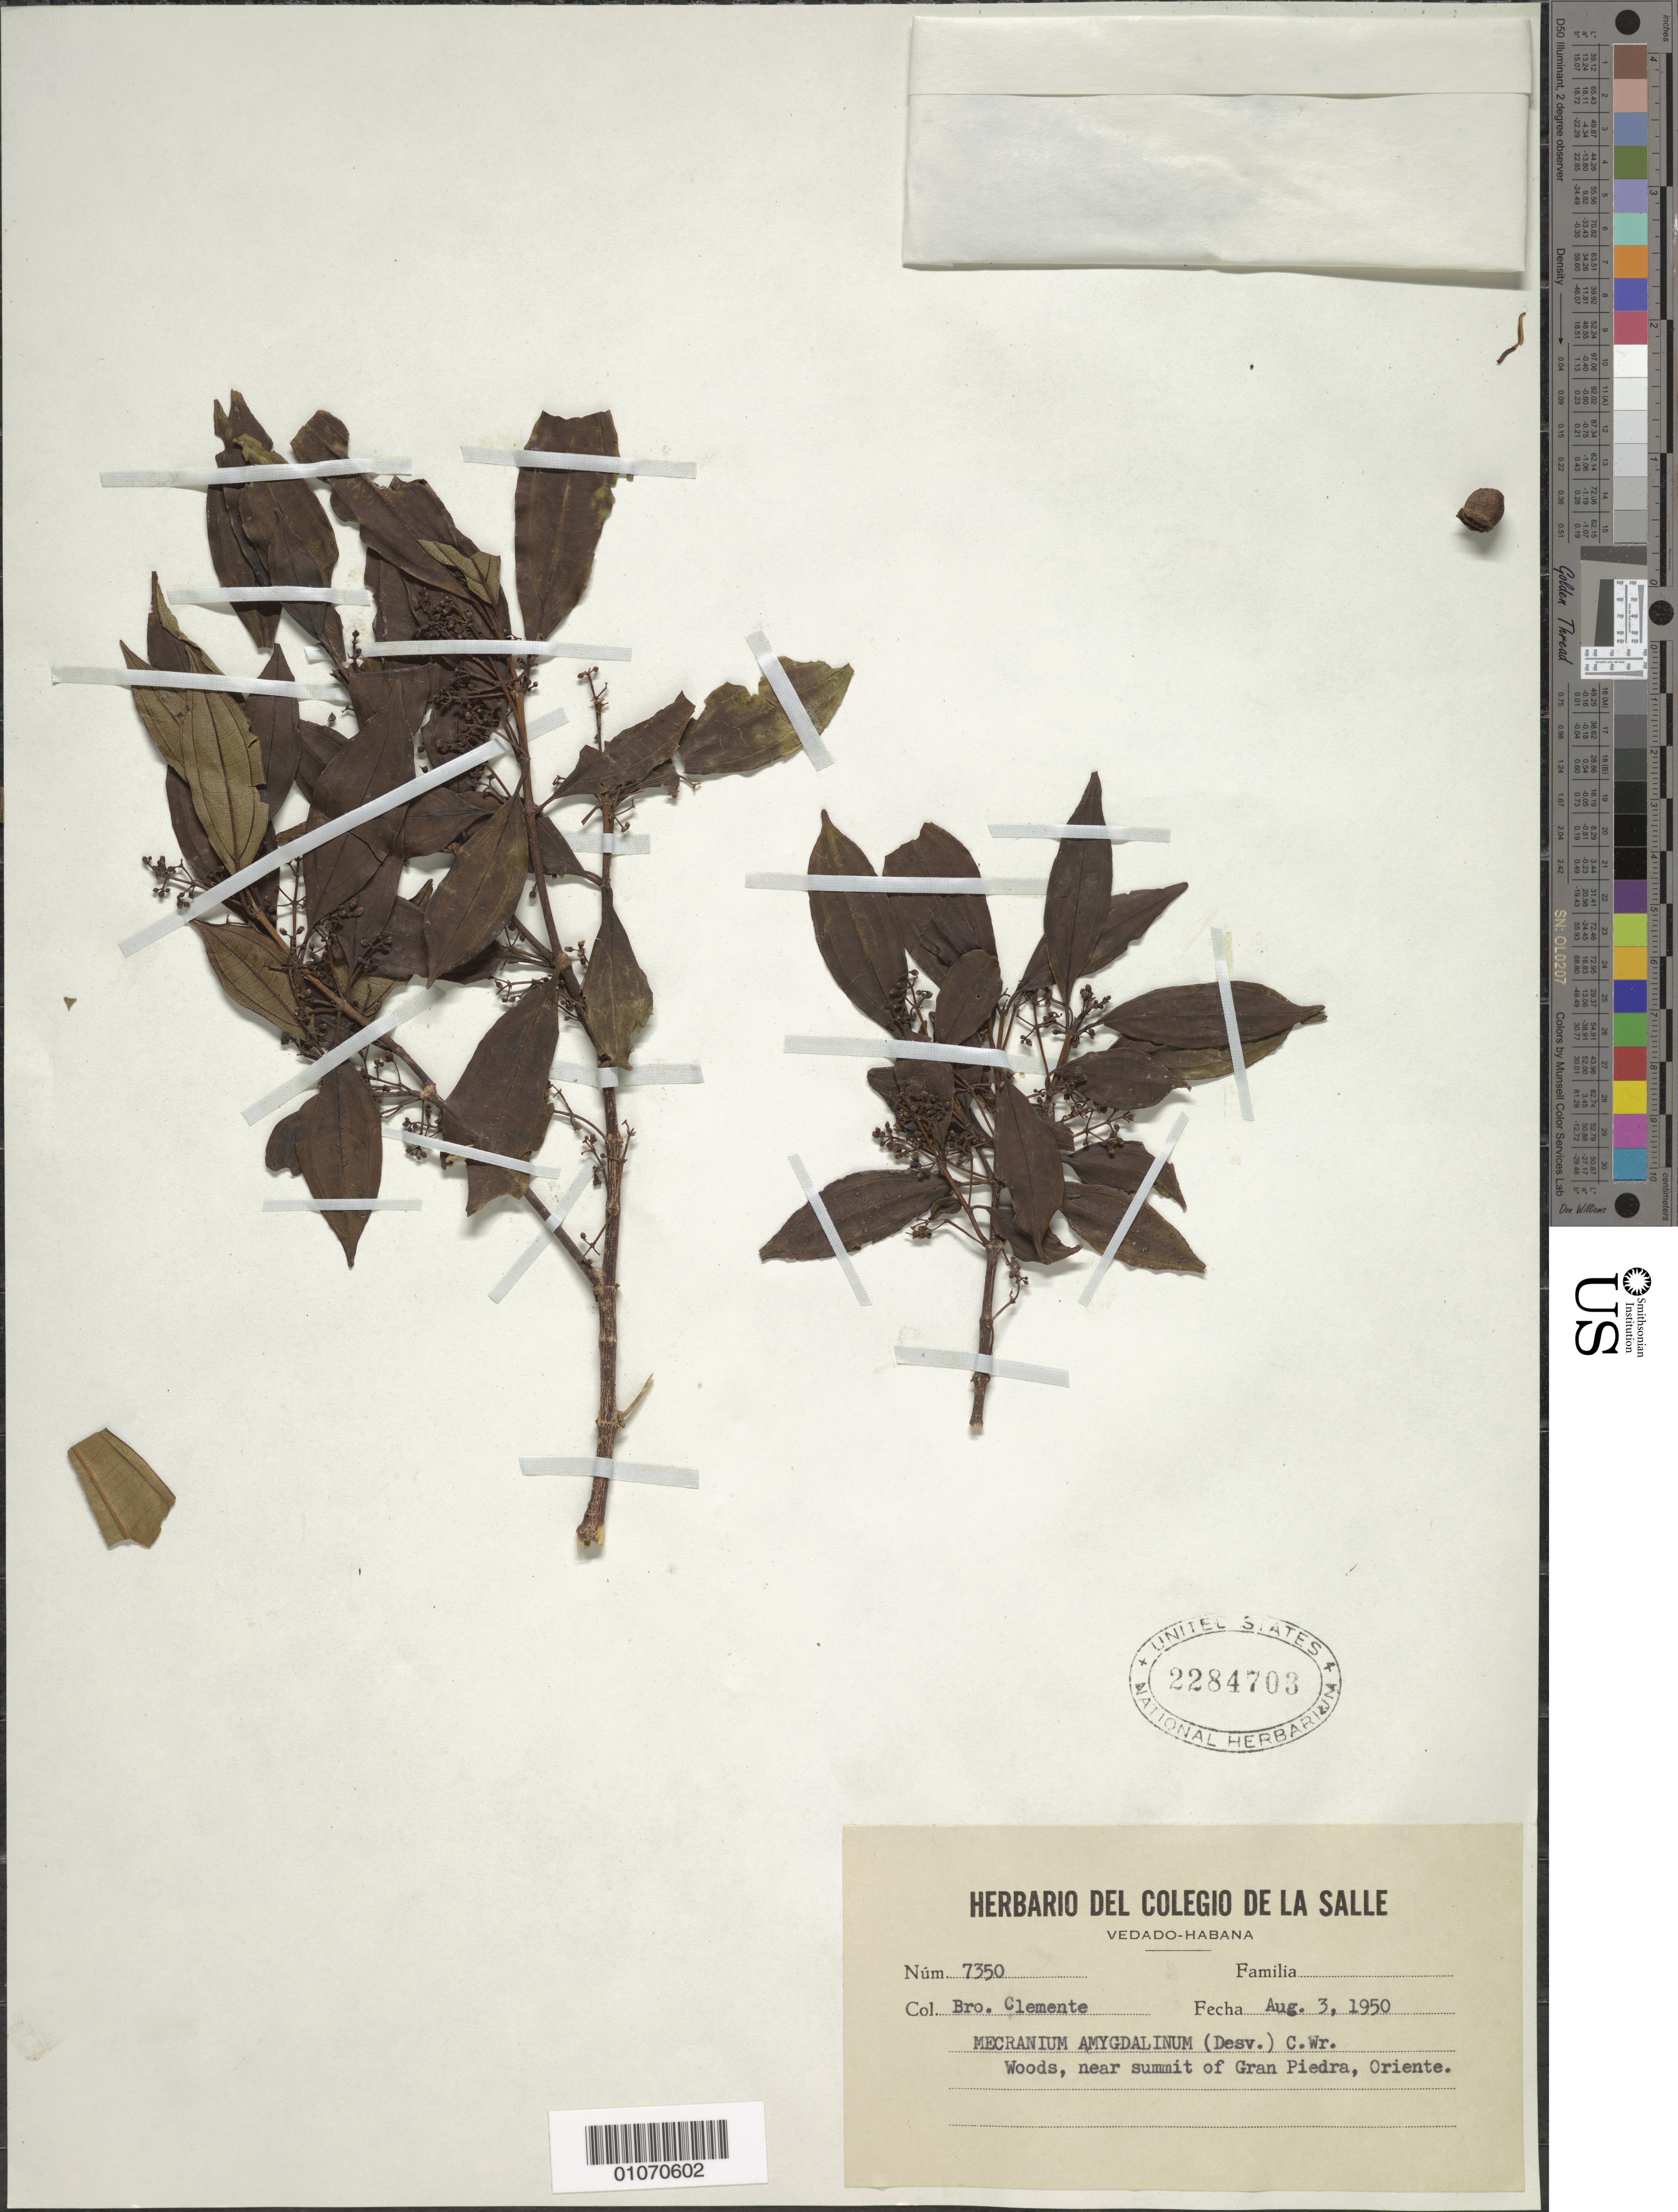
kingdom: Plantae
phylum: Tracheophyta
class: Magnoliopsida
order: Myrtales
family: Melastomataceae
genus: Mecranium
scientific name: Mecranium amygdalinum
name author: (Desr.) C. Wright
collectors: Bro. Clemente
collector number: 7350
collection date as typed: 03 Aug 1950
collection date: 1950-08-03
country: Cuba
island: Cuba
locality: Gran Piedra, near summit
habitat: Woods near summit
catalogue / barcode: US 2284703